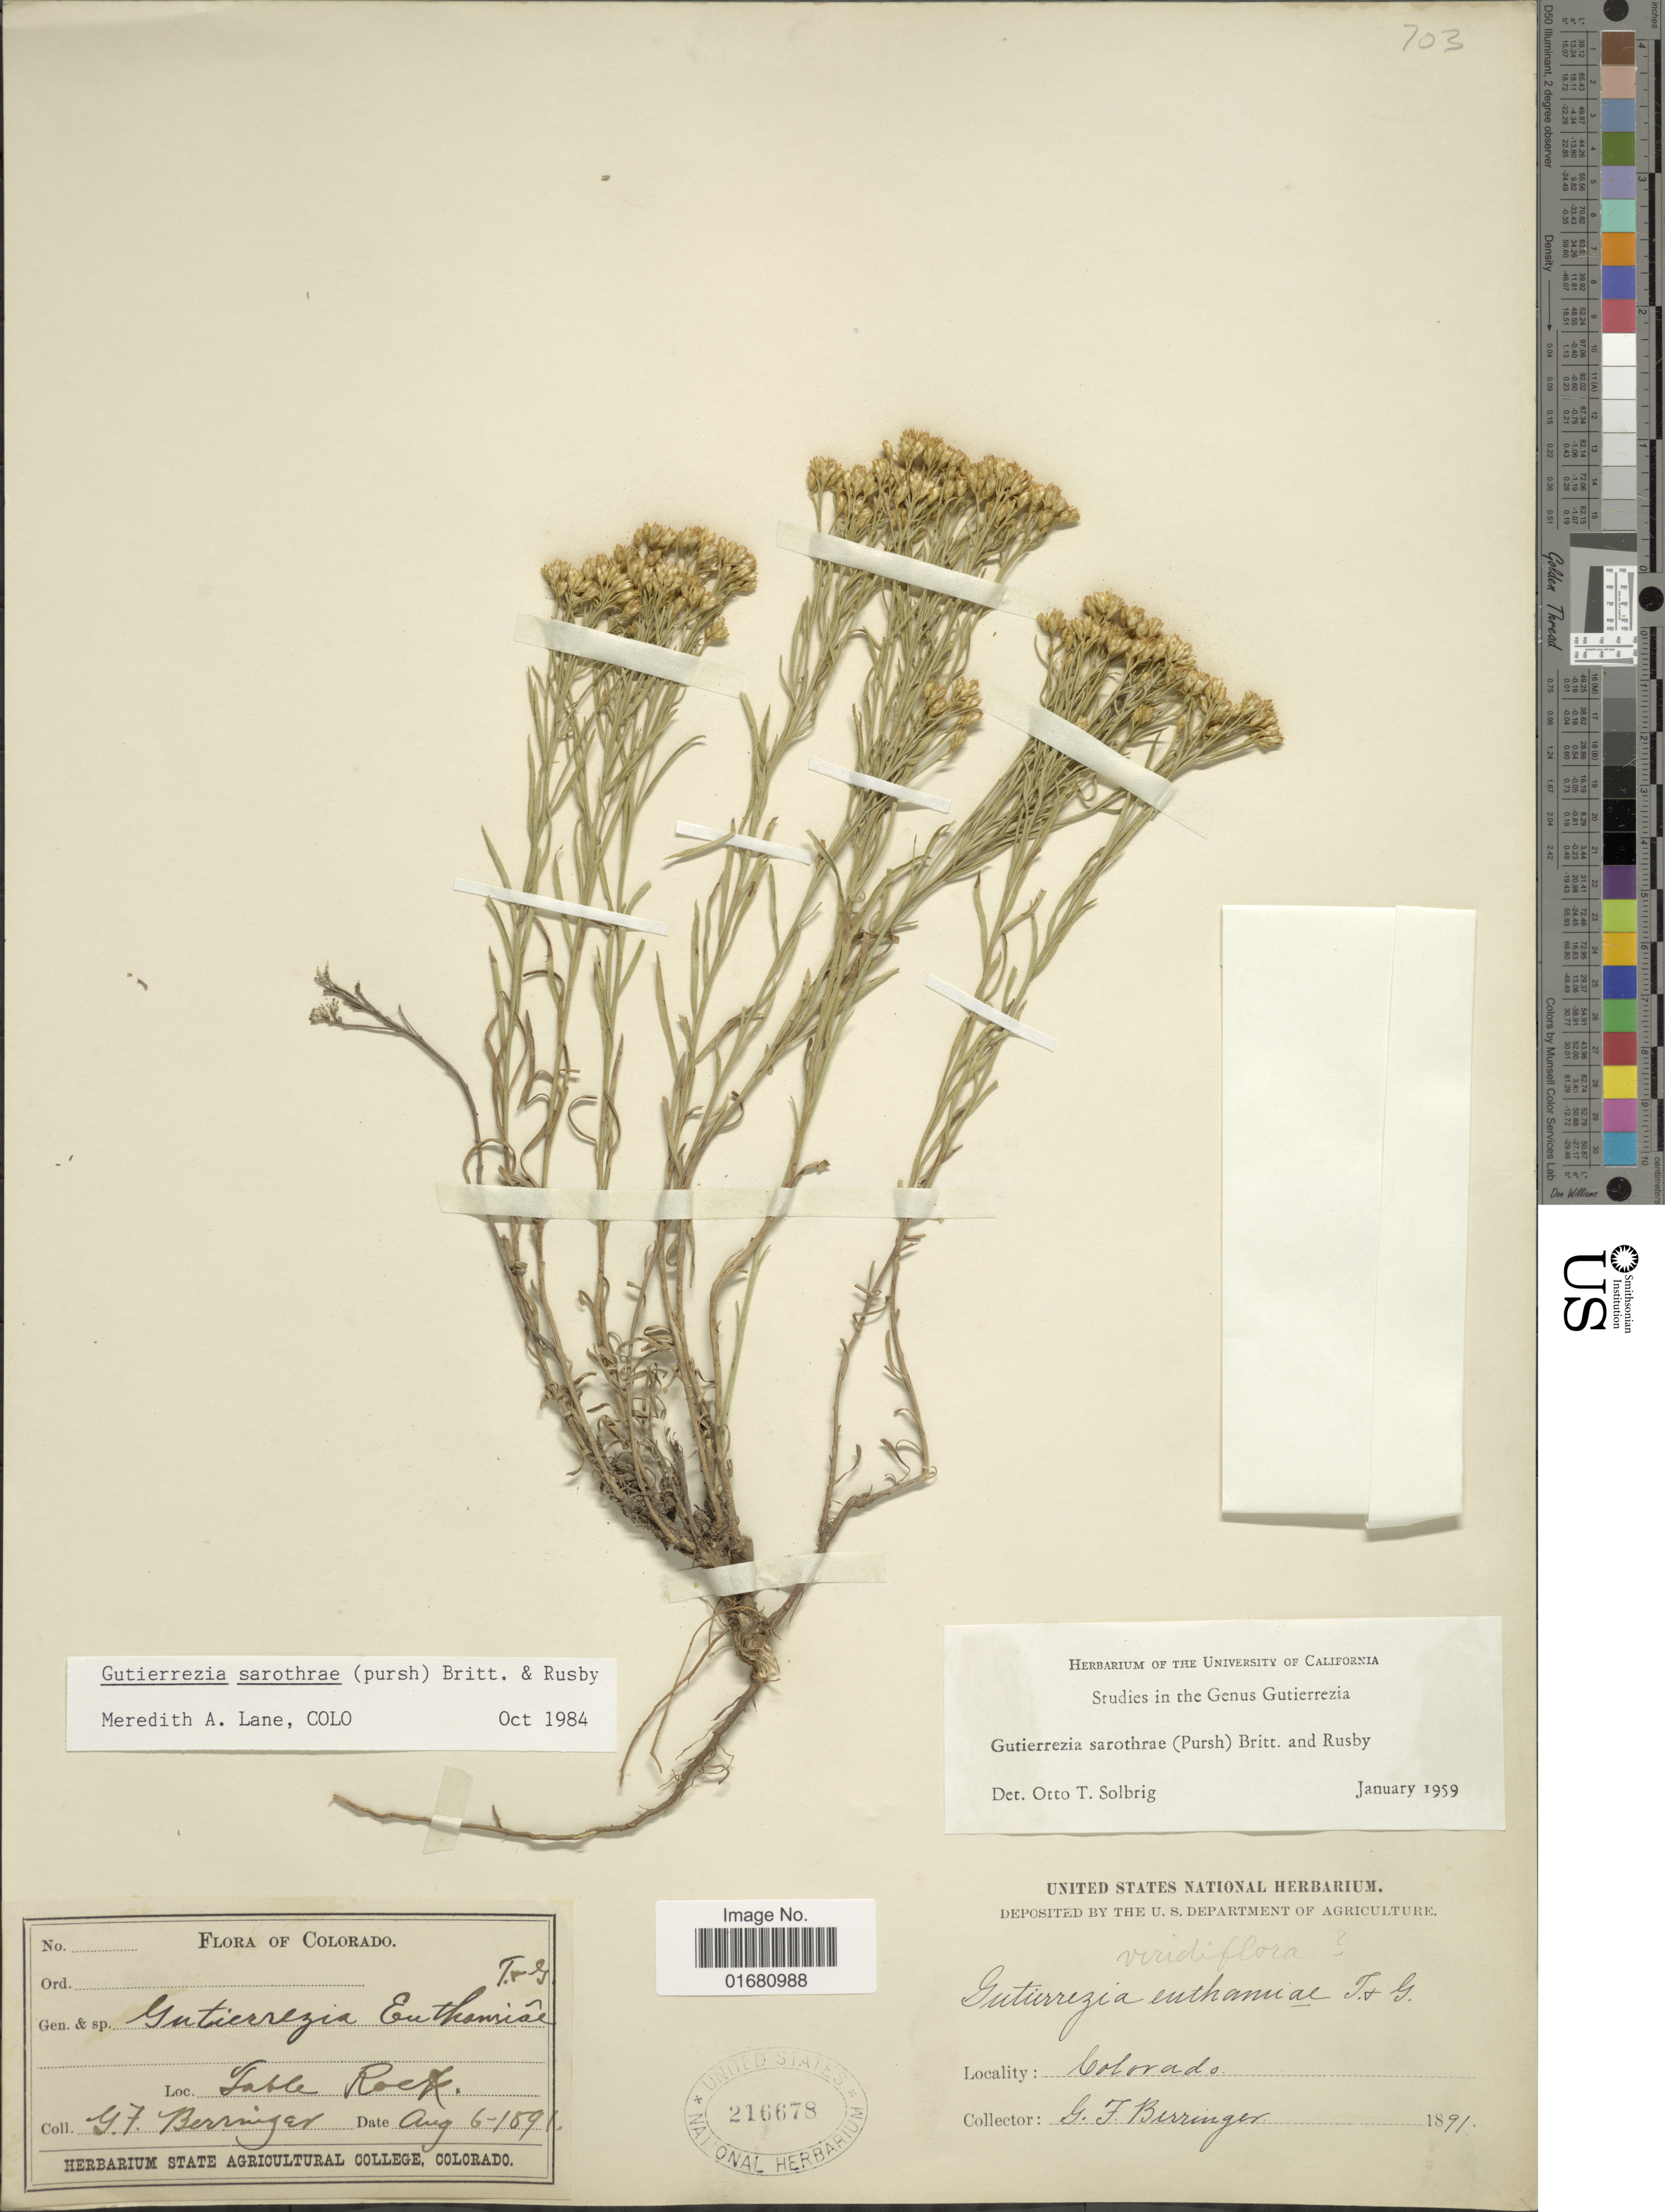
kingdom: Plantae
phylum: Tracheophyta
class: Magnoliopsida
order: Asterales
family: Asteraceae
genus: Gutierrezia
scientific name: Gutierrezia sarothrae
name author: (Pursh) Britton & Rusby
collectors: G. Breninger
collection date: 1891-08-06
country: United States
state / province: Colorado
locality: Table Rock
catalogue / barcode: US 216687